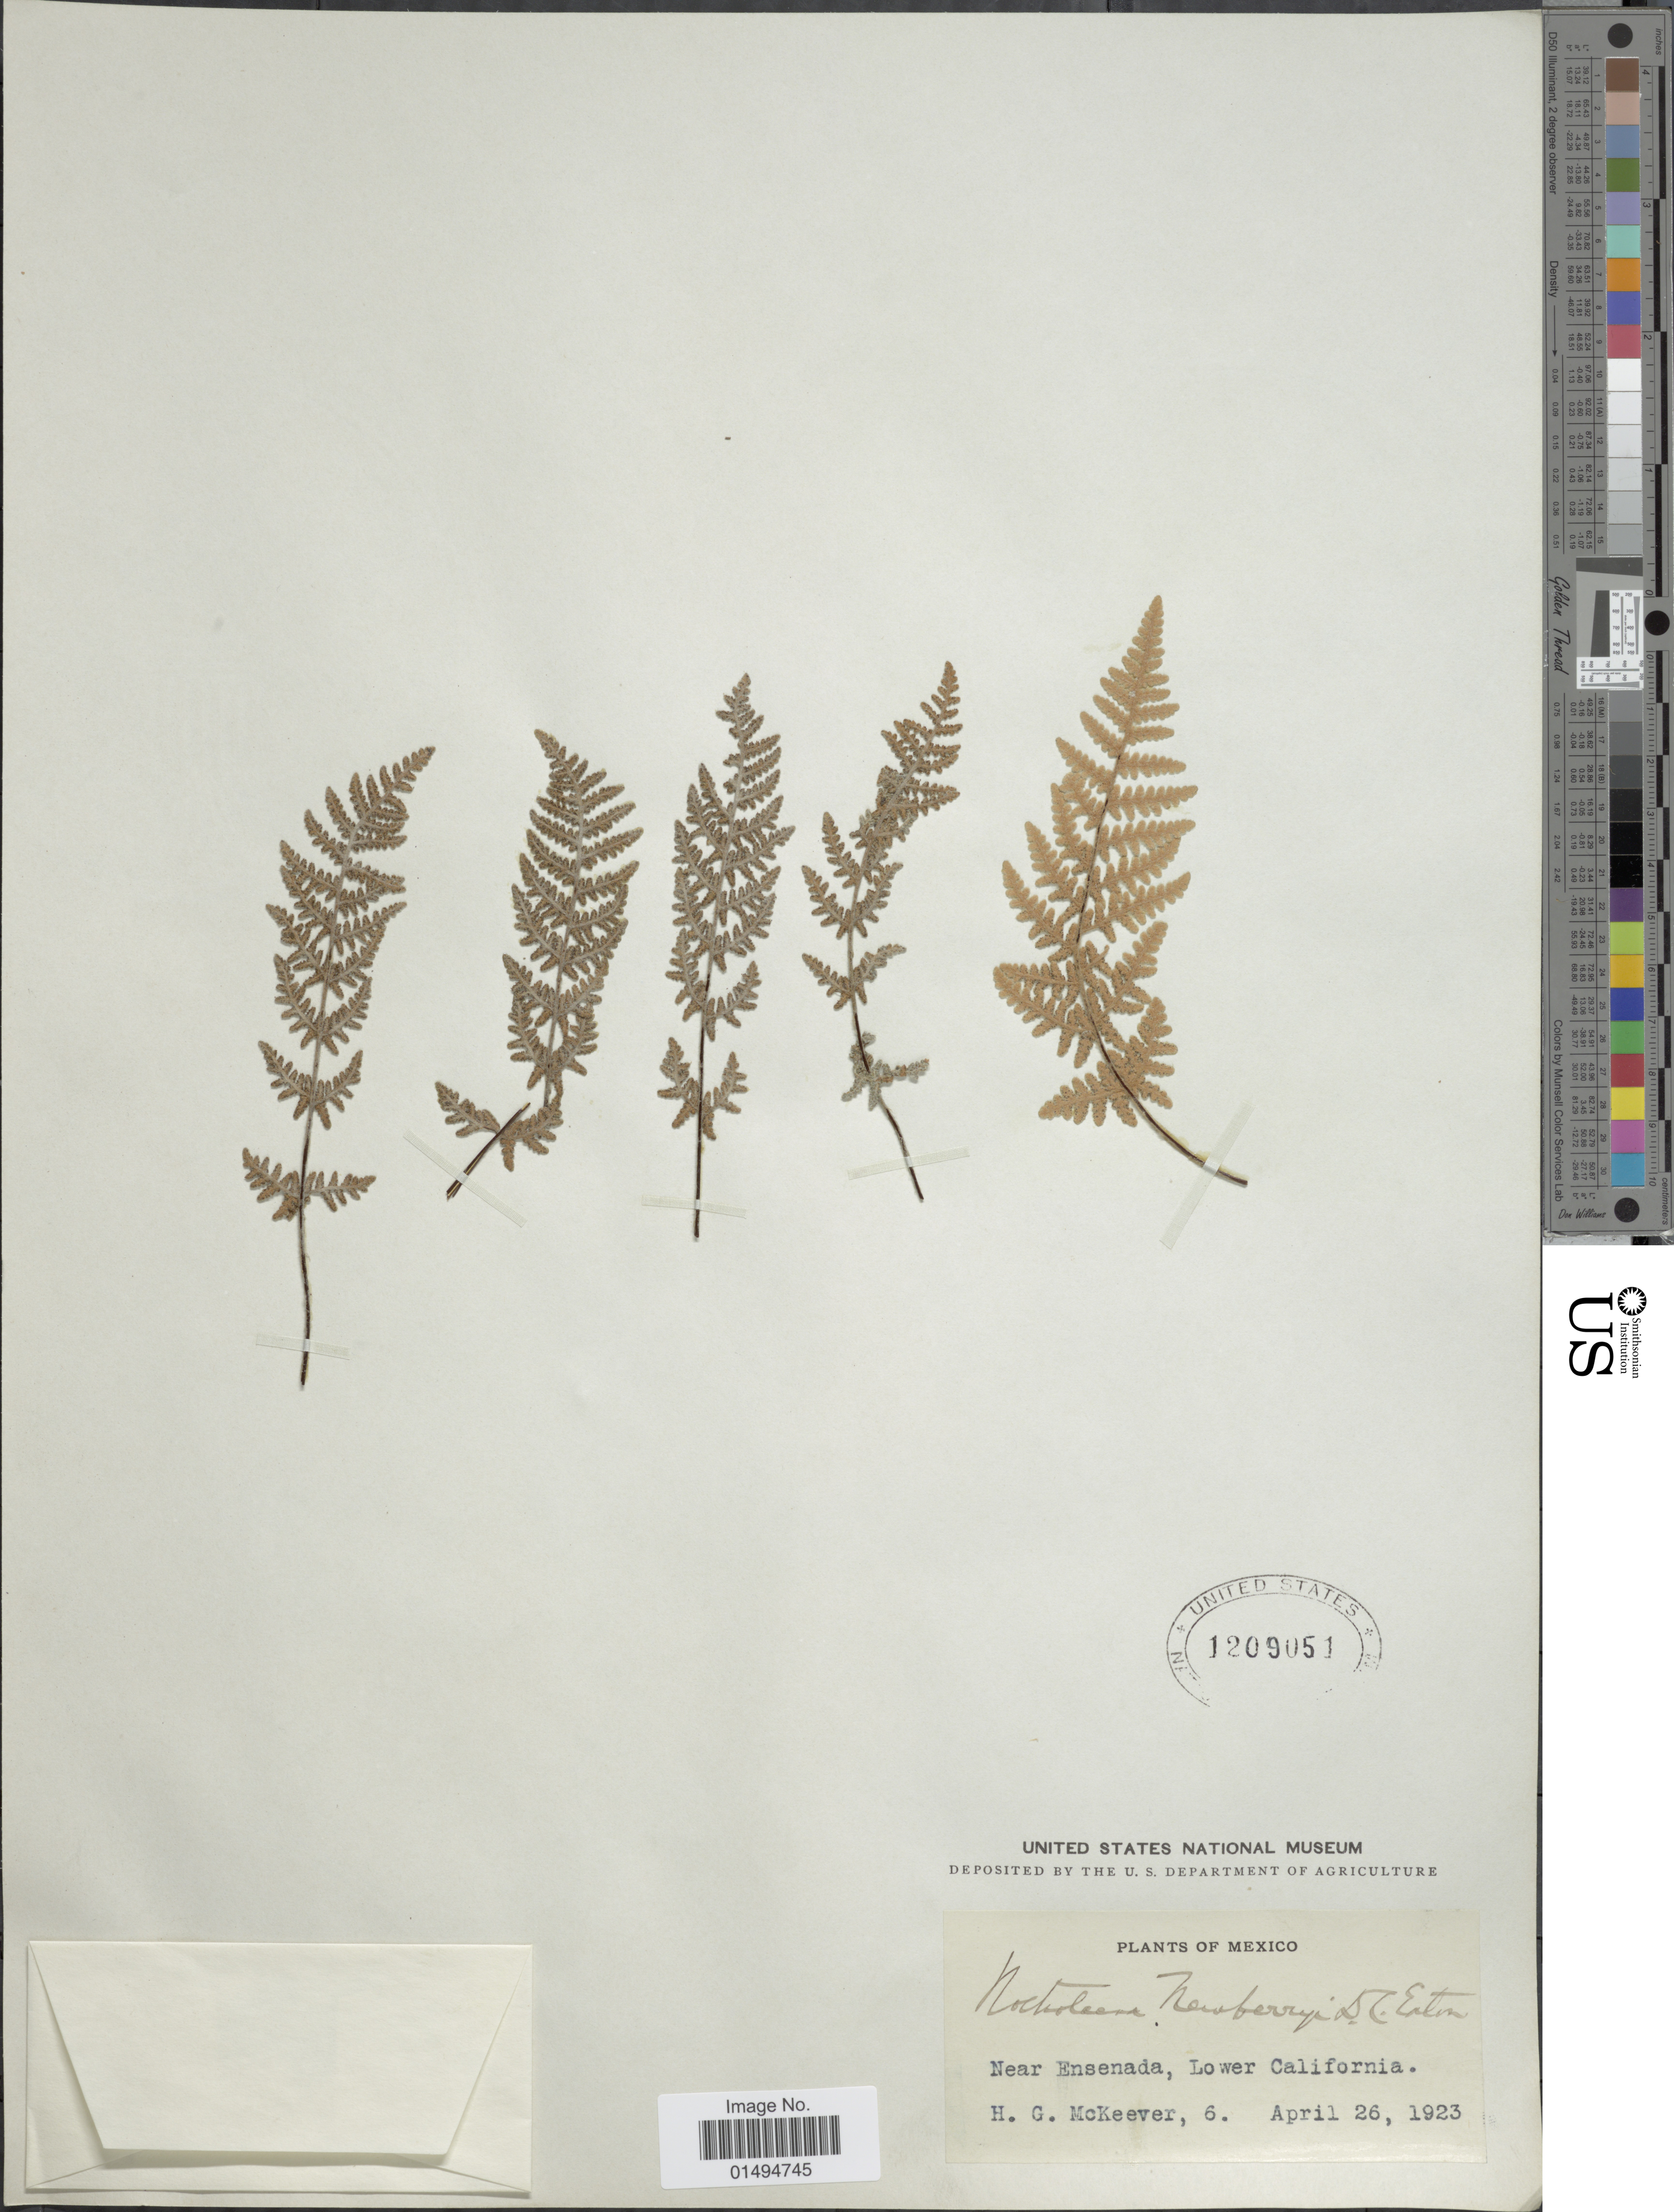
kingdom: Plantae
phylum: Tracheophyta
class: Polypodiopsida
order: Polypodiales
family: Pteridaceae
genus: Myriopteris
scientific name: Myriopteris newberryi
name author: (D.C. Eaton) Grusz & Windham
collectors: H. McKeever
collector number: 6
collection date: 1923-04-26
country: Mexico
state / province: Baja California Norte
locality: Near Ensenada, Lower California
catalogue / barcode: US 1209051